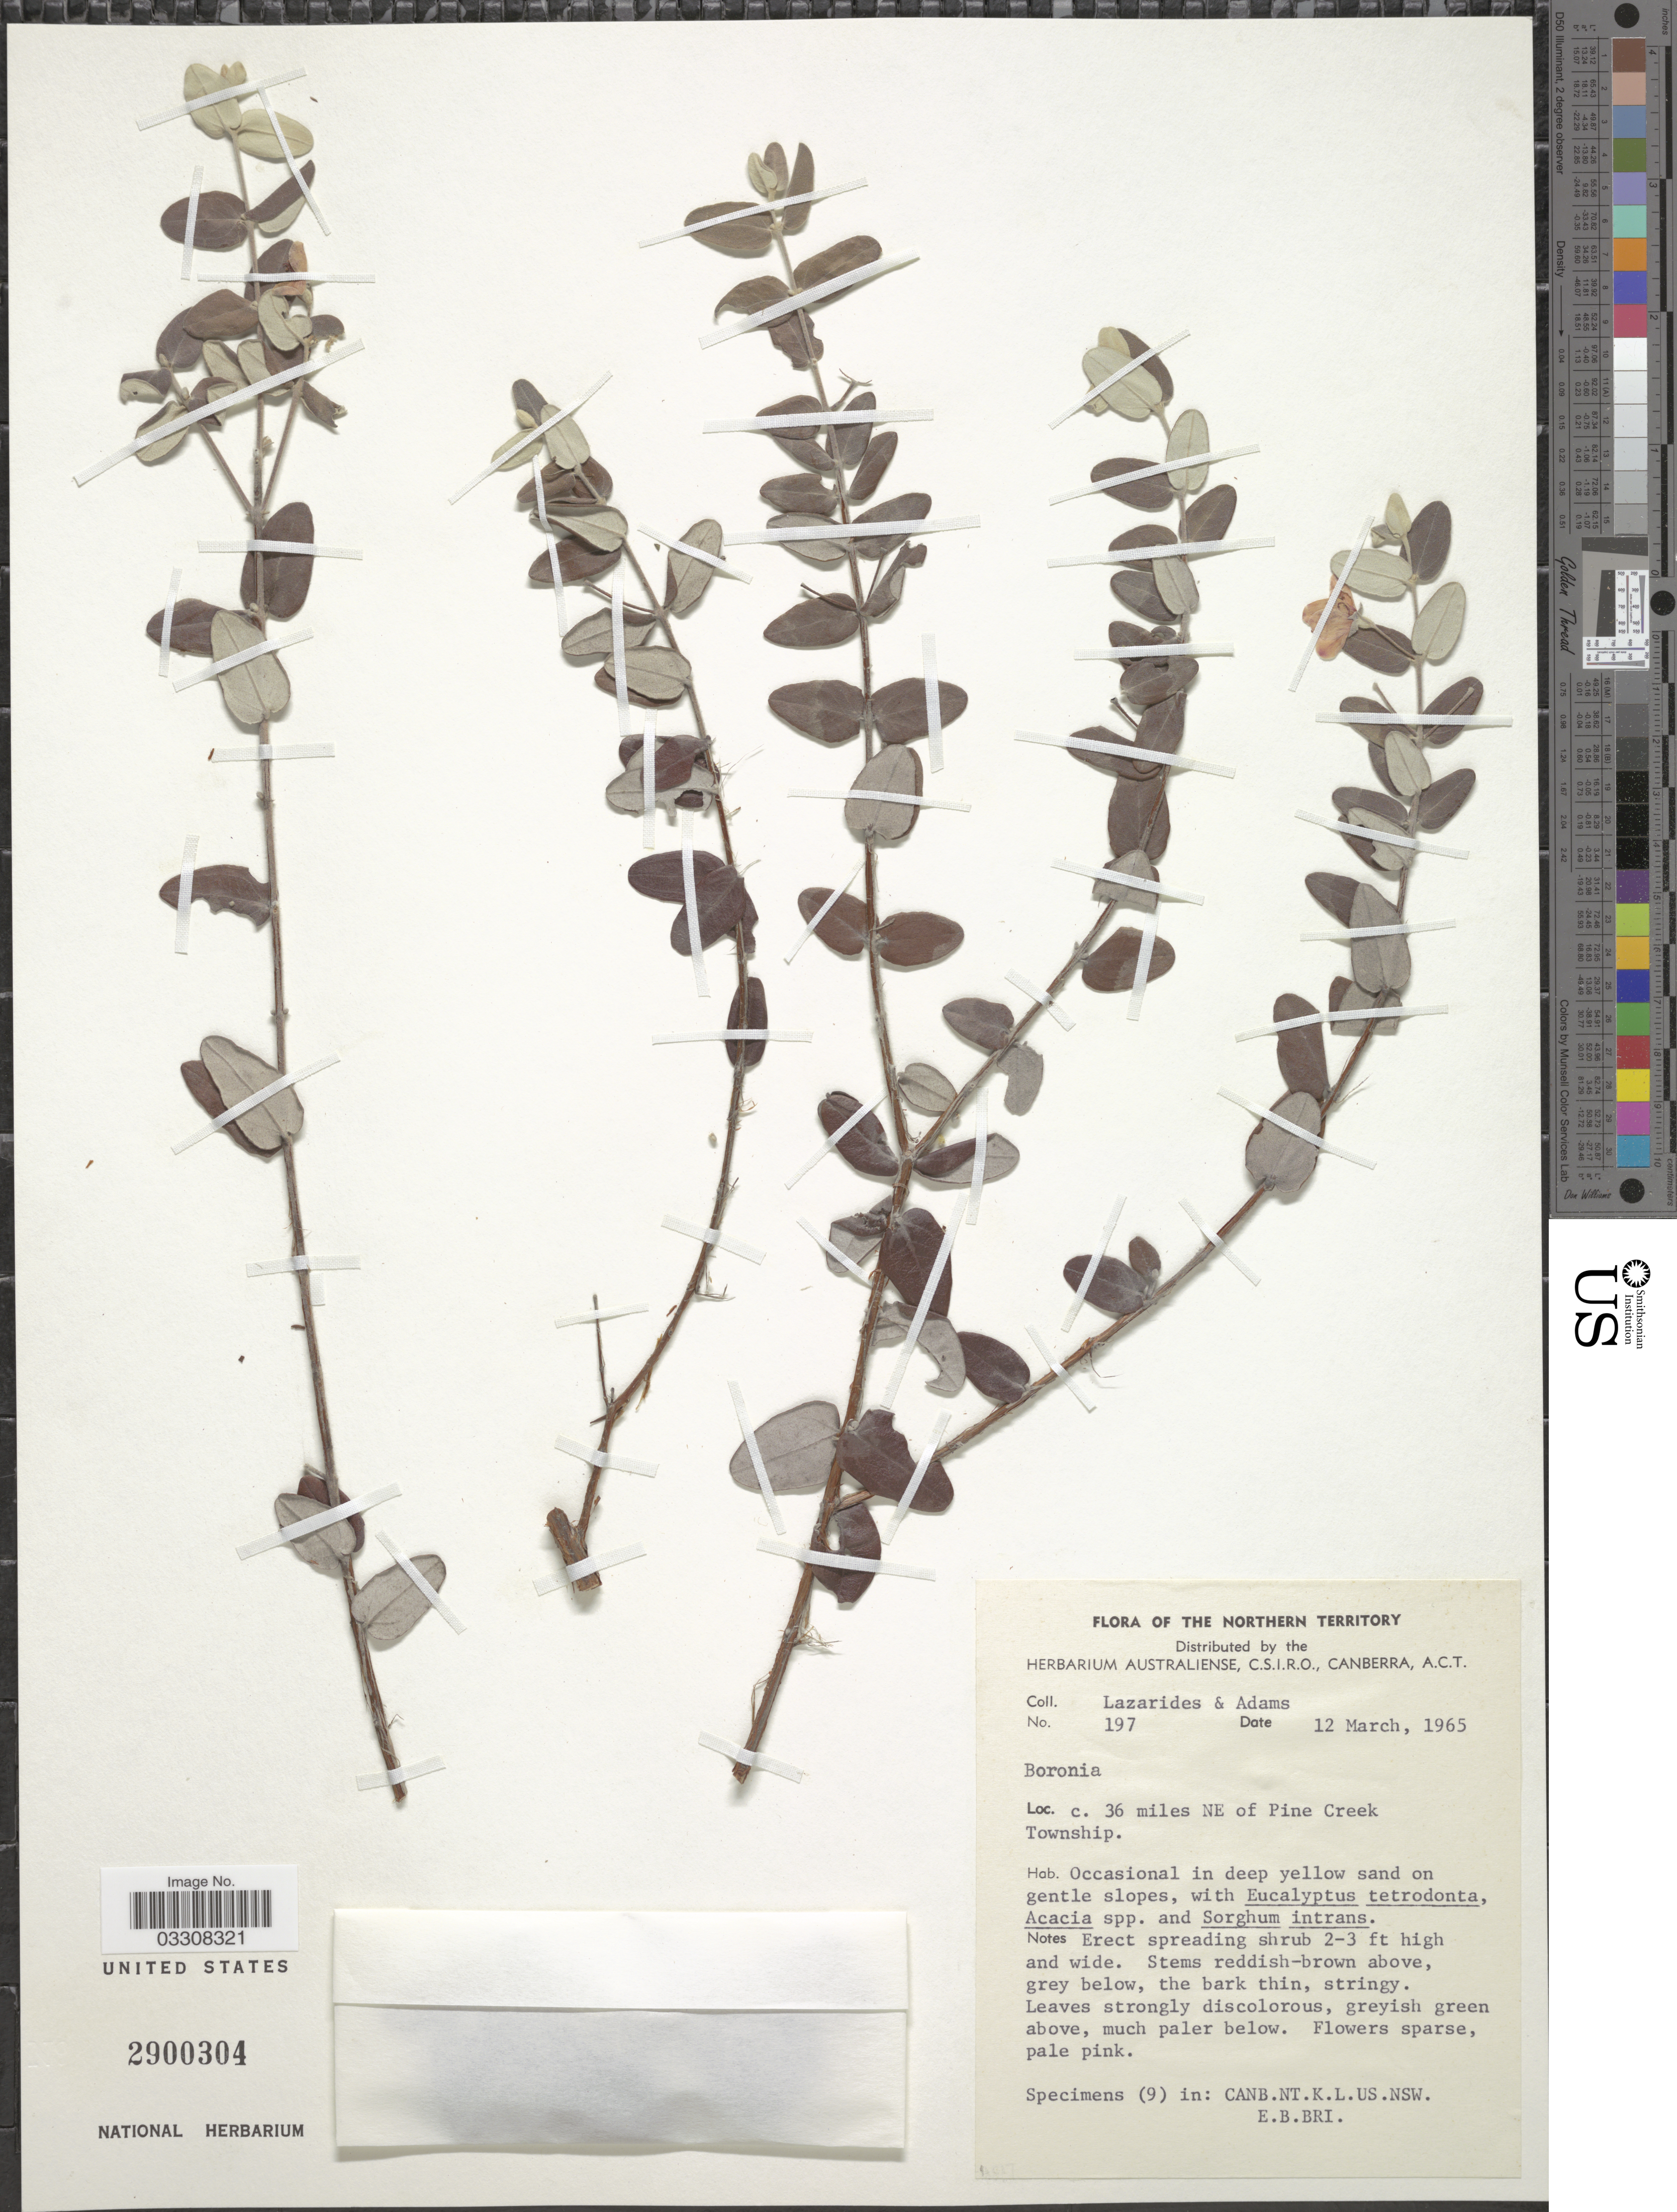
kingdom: Plantae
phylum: Tracheophyta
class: Magnoliopsida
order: Sapindales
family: Rutaceae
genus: Boronia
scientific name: Boronia sp.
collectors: M. Lazarides & Adams, --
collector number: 197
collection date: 1965-03-12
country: Australia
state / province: Northern Territory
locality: C. 36 miles NE of Pine Creek Township.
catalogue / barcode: US 2900304